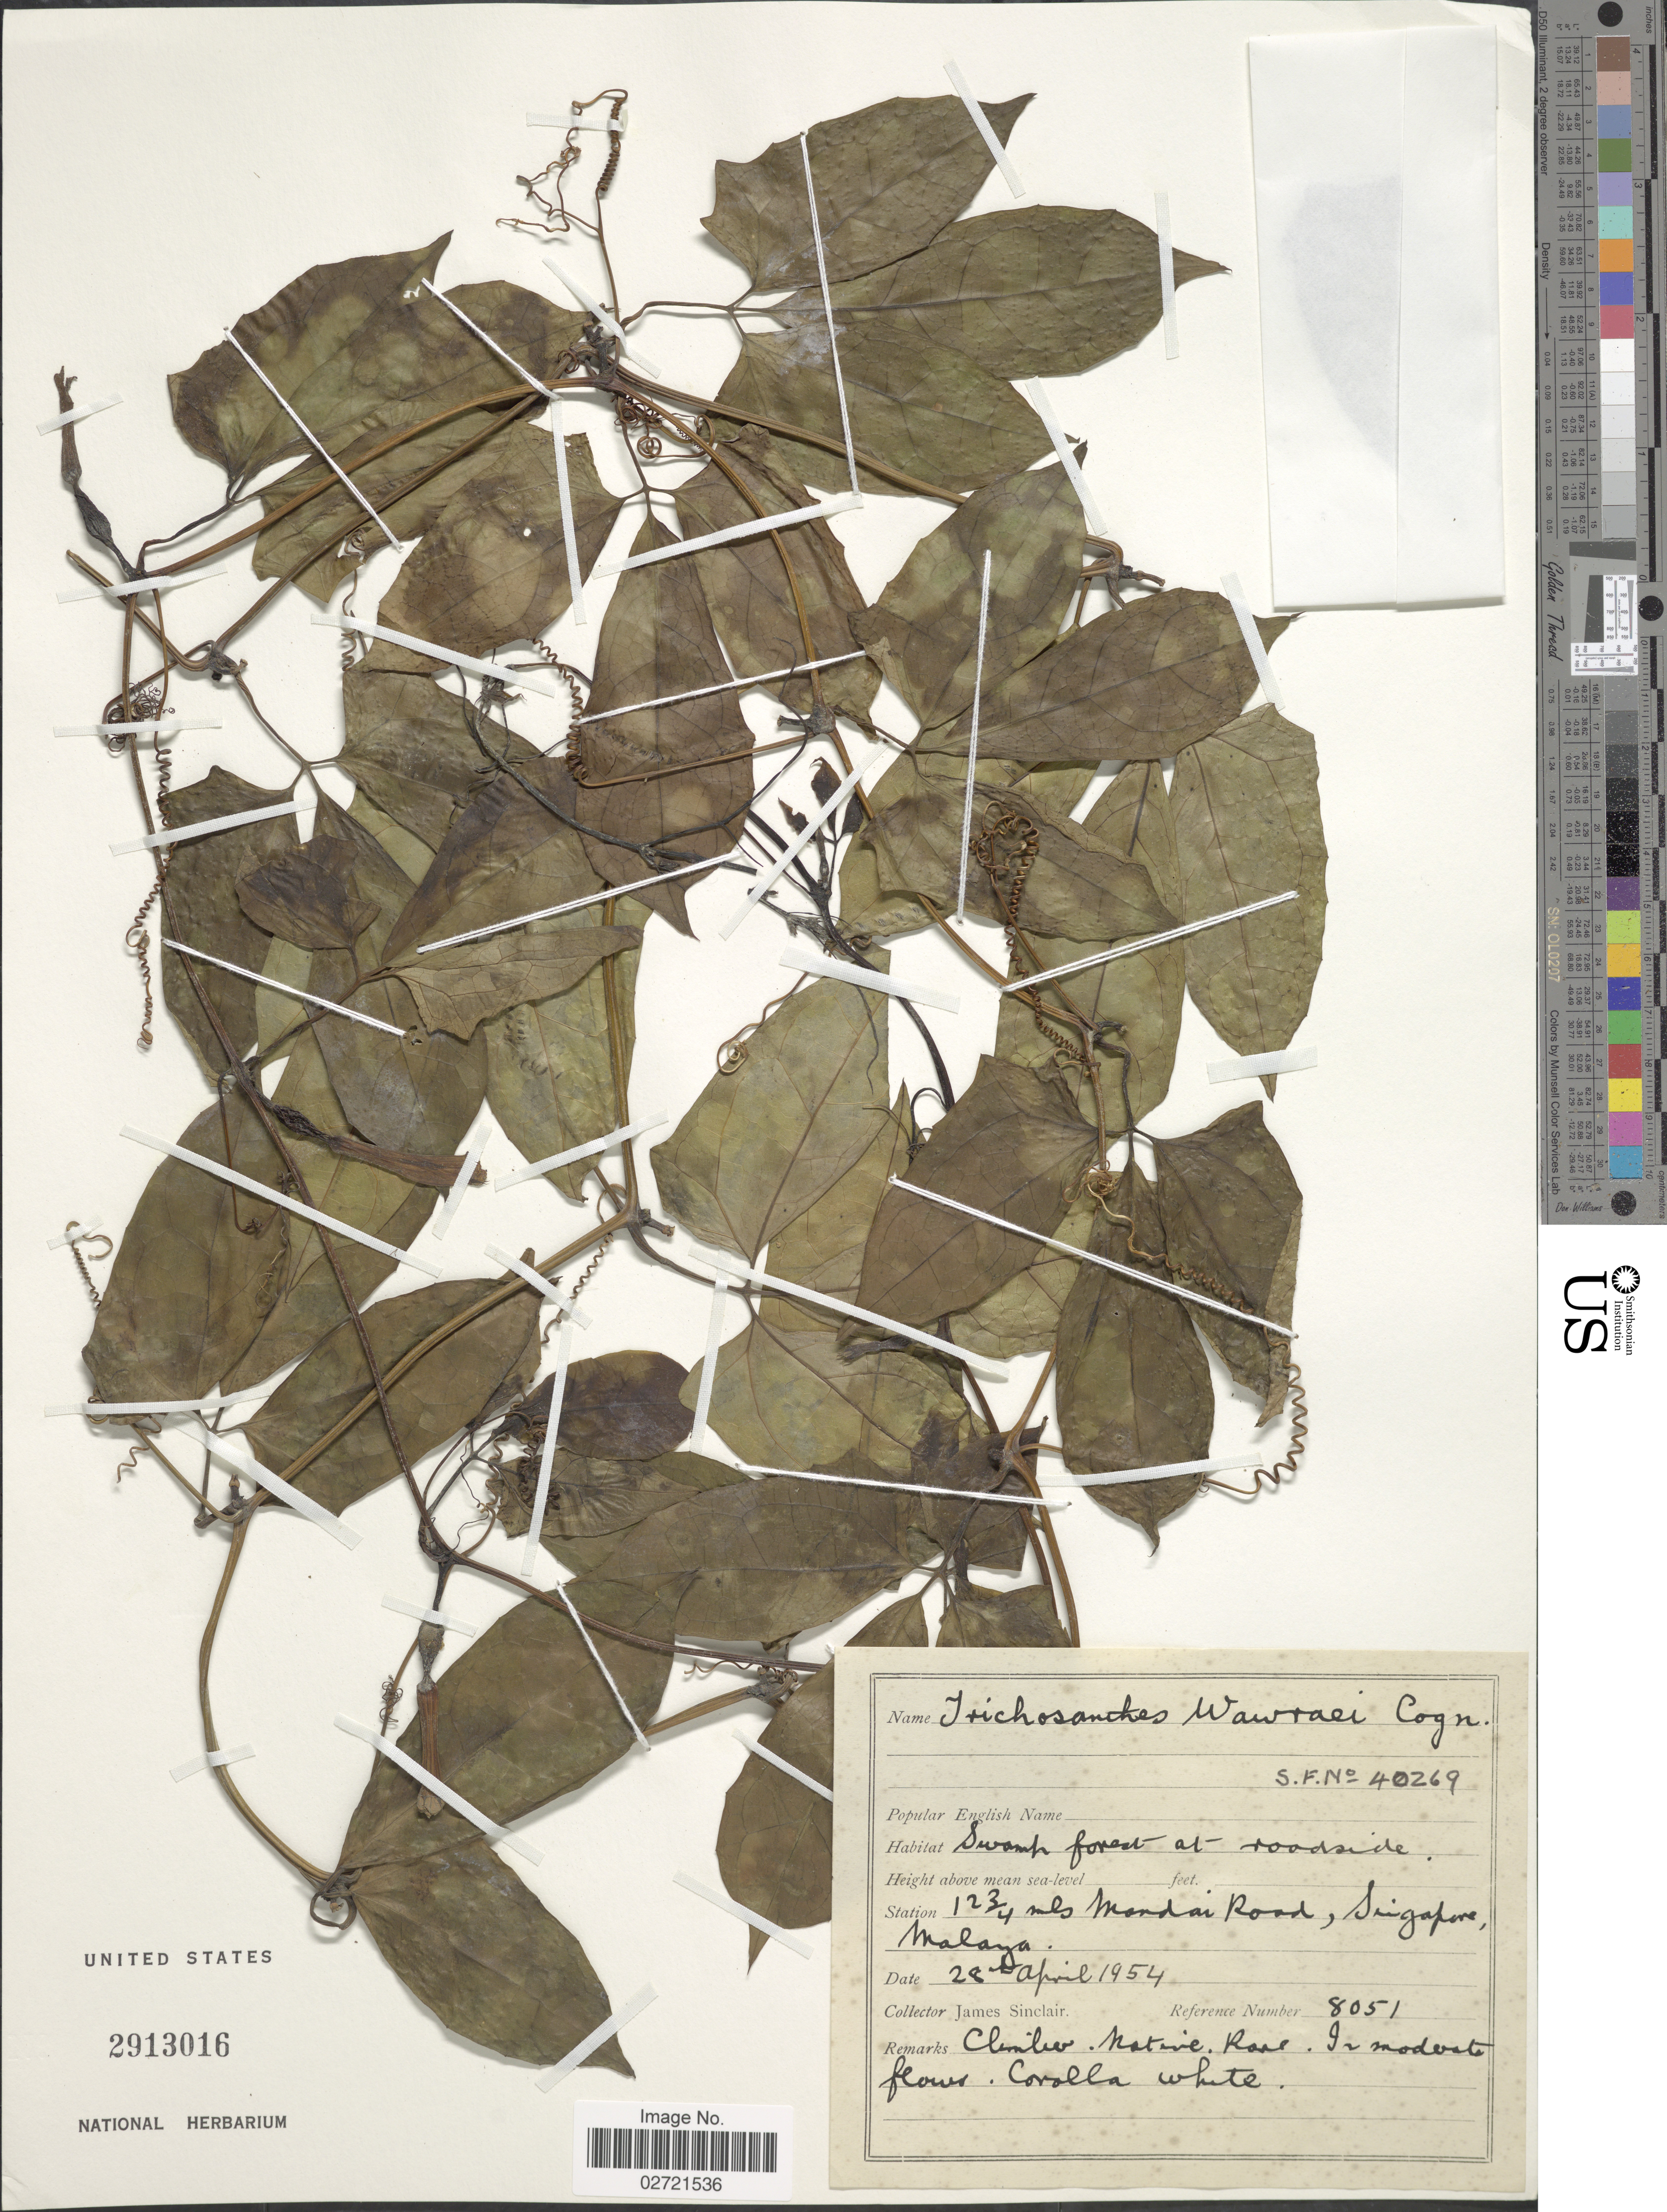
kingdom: Plantae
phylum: Tracheophyta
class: Magnoliopsida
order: Cucurbitales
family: Cucurbitaceae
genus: Trichosanthes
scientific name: Trichosanthes wawraei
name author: Cogn.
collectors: J. Sinclair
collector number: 8051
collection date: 1954-04-28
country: Singapore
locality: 12 3/4 mls Mandai Road, Singapore, Malaya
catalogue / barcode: US 2913016